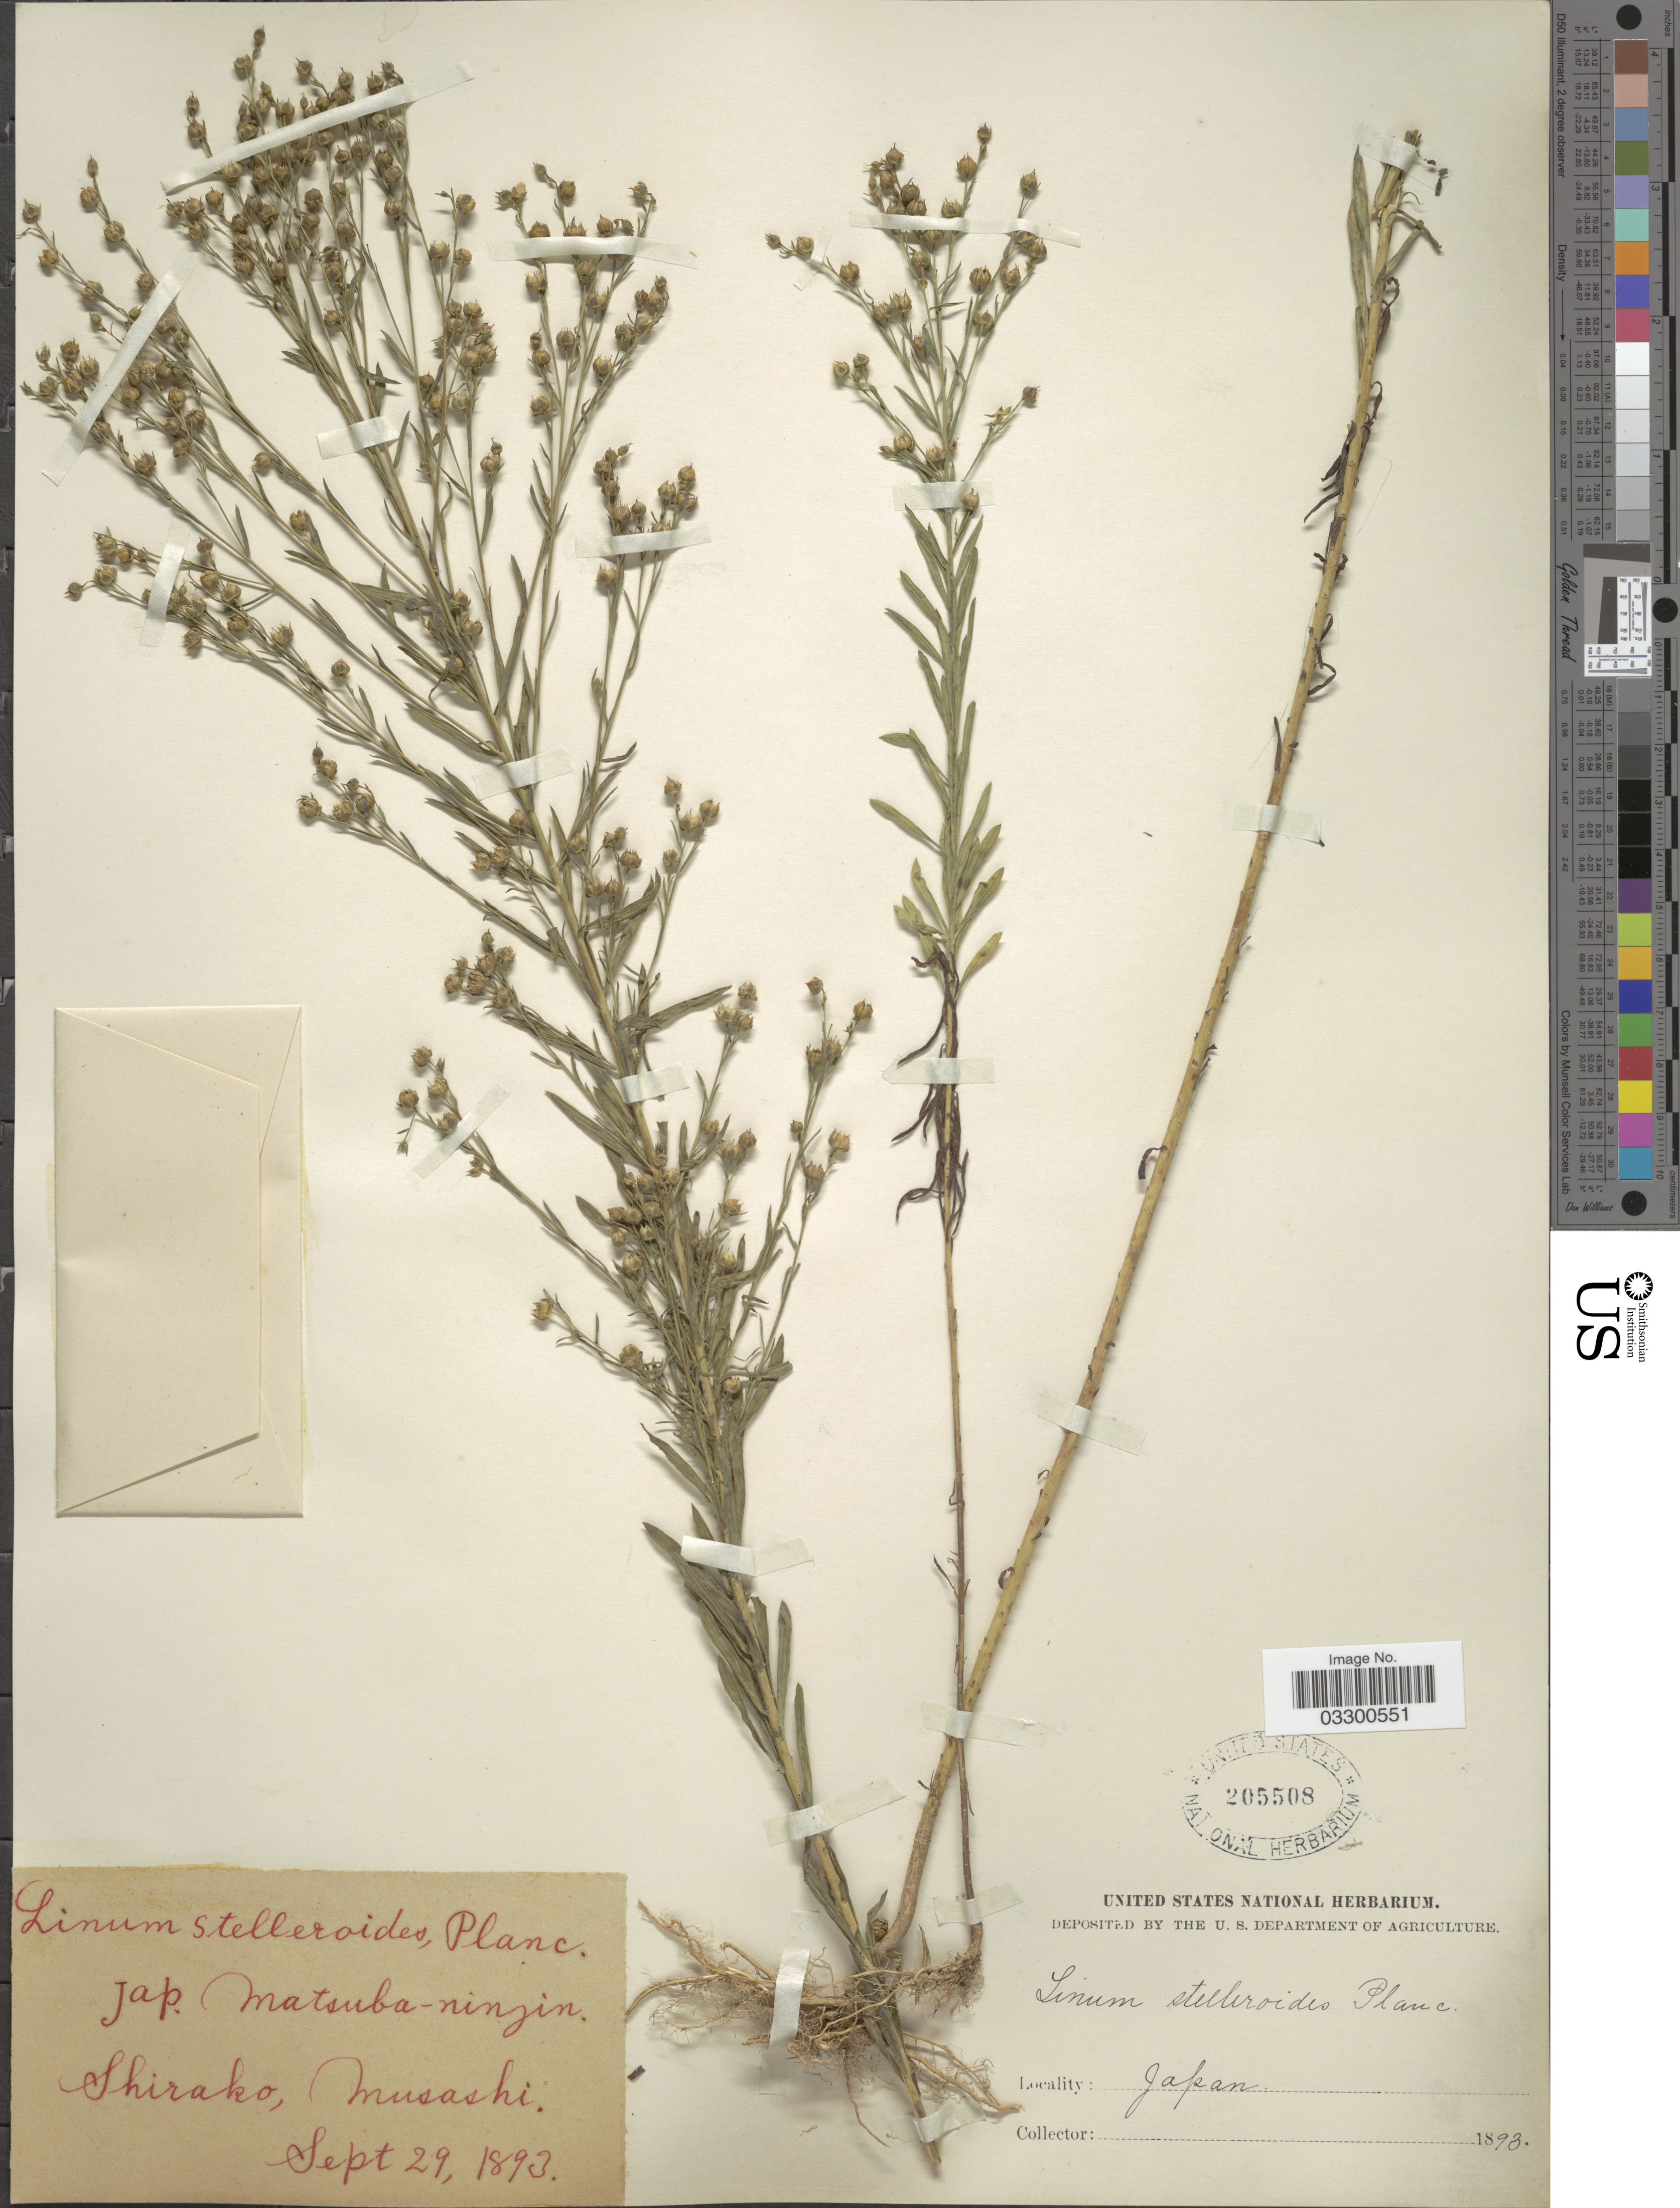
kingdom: Plantae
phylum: Tracheophyta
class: Magnoliopsida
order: Malpighiales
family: Linaceae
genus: Linum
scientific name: Linum stelleroides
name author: Planch.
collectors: ex herb. United States National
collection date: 1893-09-29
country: Japan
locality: Shirako, Musashi.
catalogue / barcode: US 205508